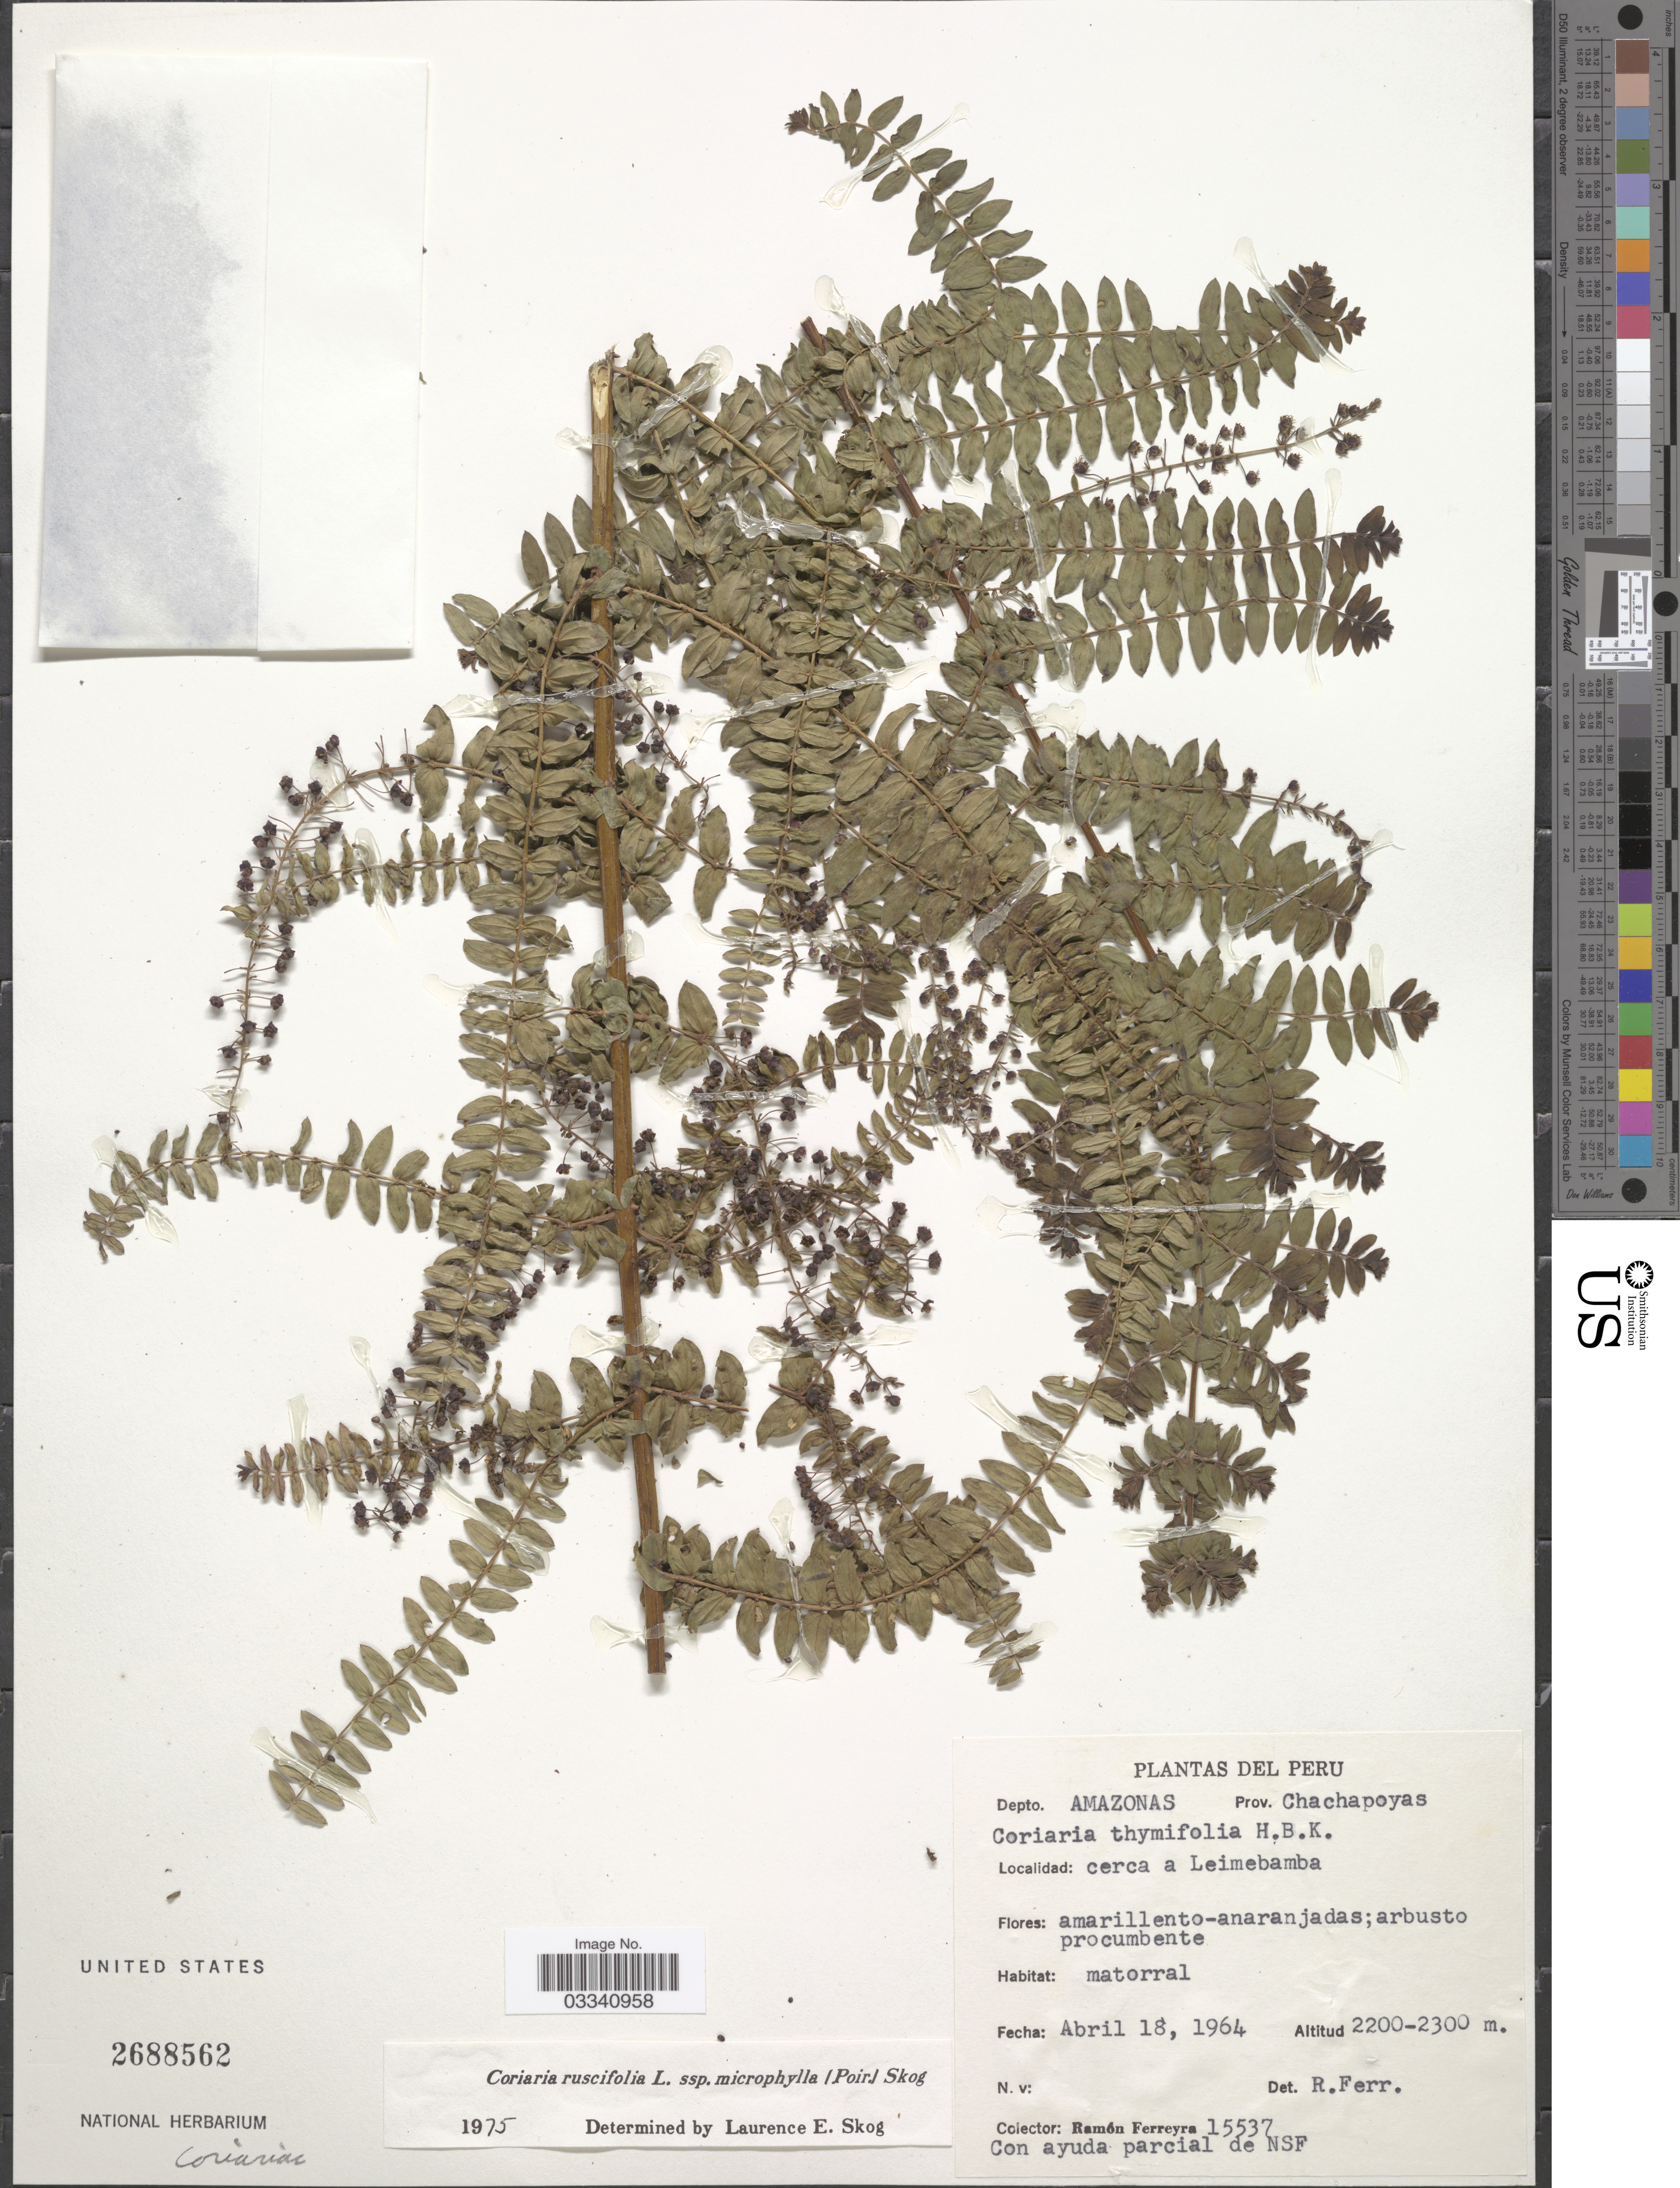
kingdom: Plantae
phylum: Tracheophyta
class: Magnoliopsida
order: Cucurbitales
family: Coriariaceae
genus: Coriaria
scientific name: Coriaria ruscifolia subsp. microphylla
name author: (Poir.) L.E. Skog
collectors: R. A. Ferreyra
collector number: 15537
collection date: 1964-04-18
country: Peru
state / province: Amazonas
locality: Depto. Amazonas, Prov. Chachapoyas, cerca a Leimebamba.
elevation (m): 2200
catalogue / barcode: US 2688562